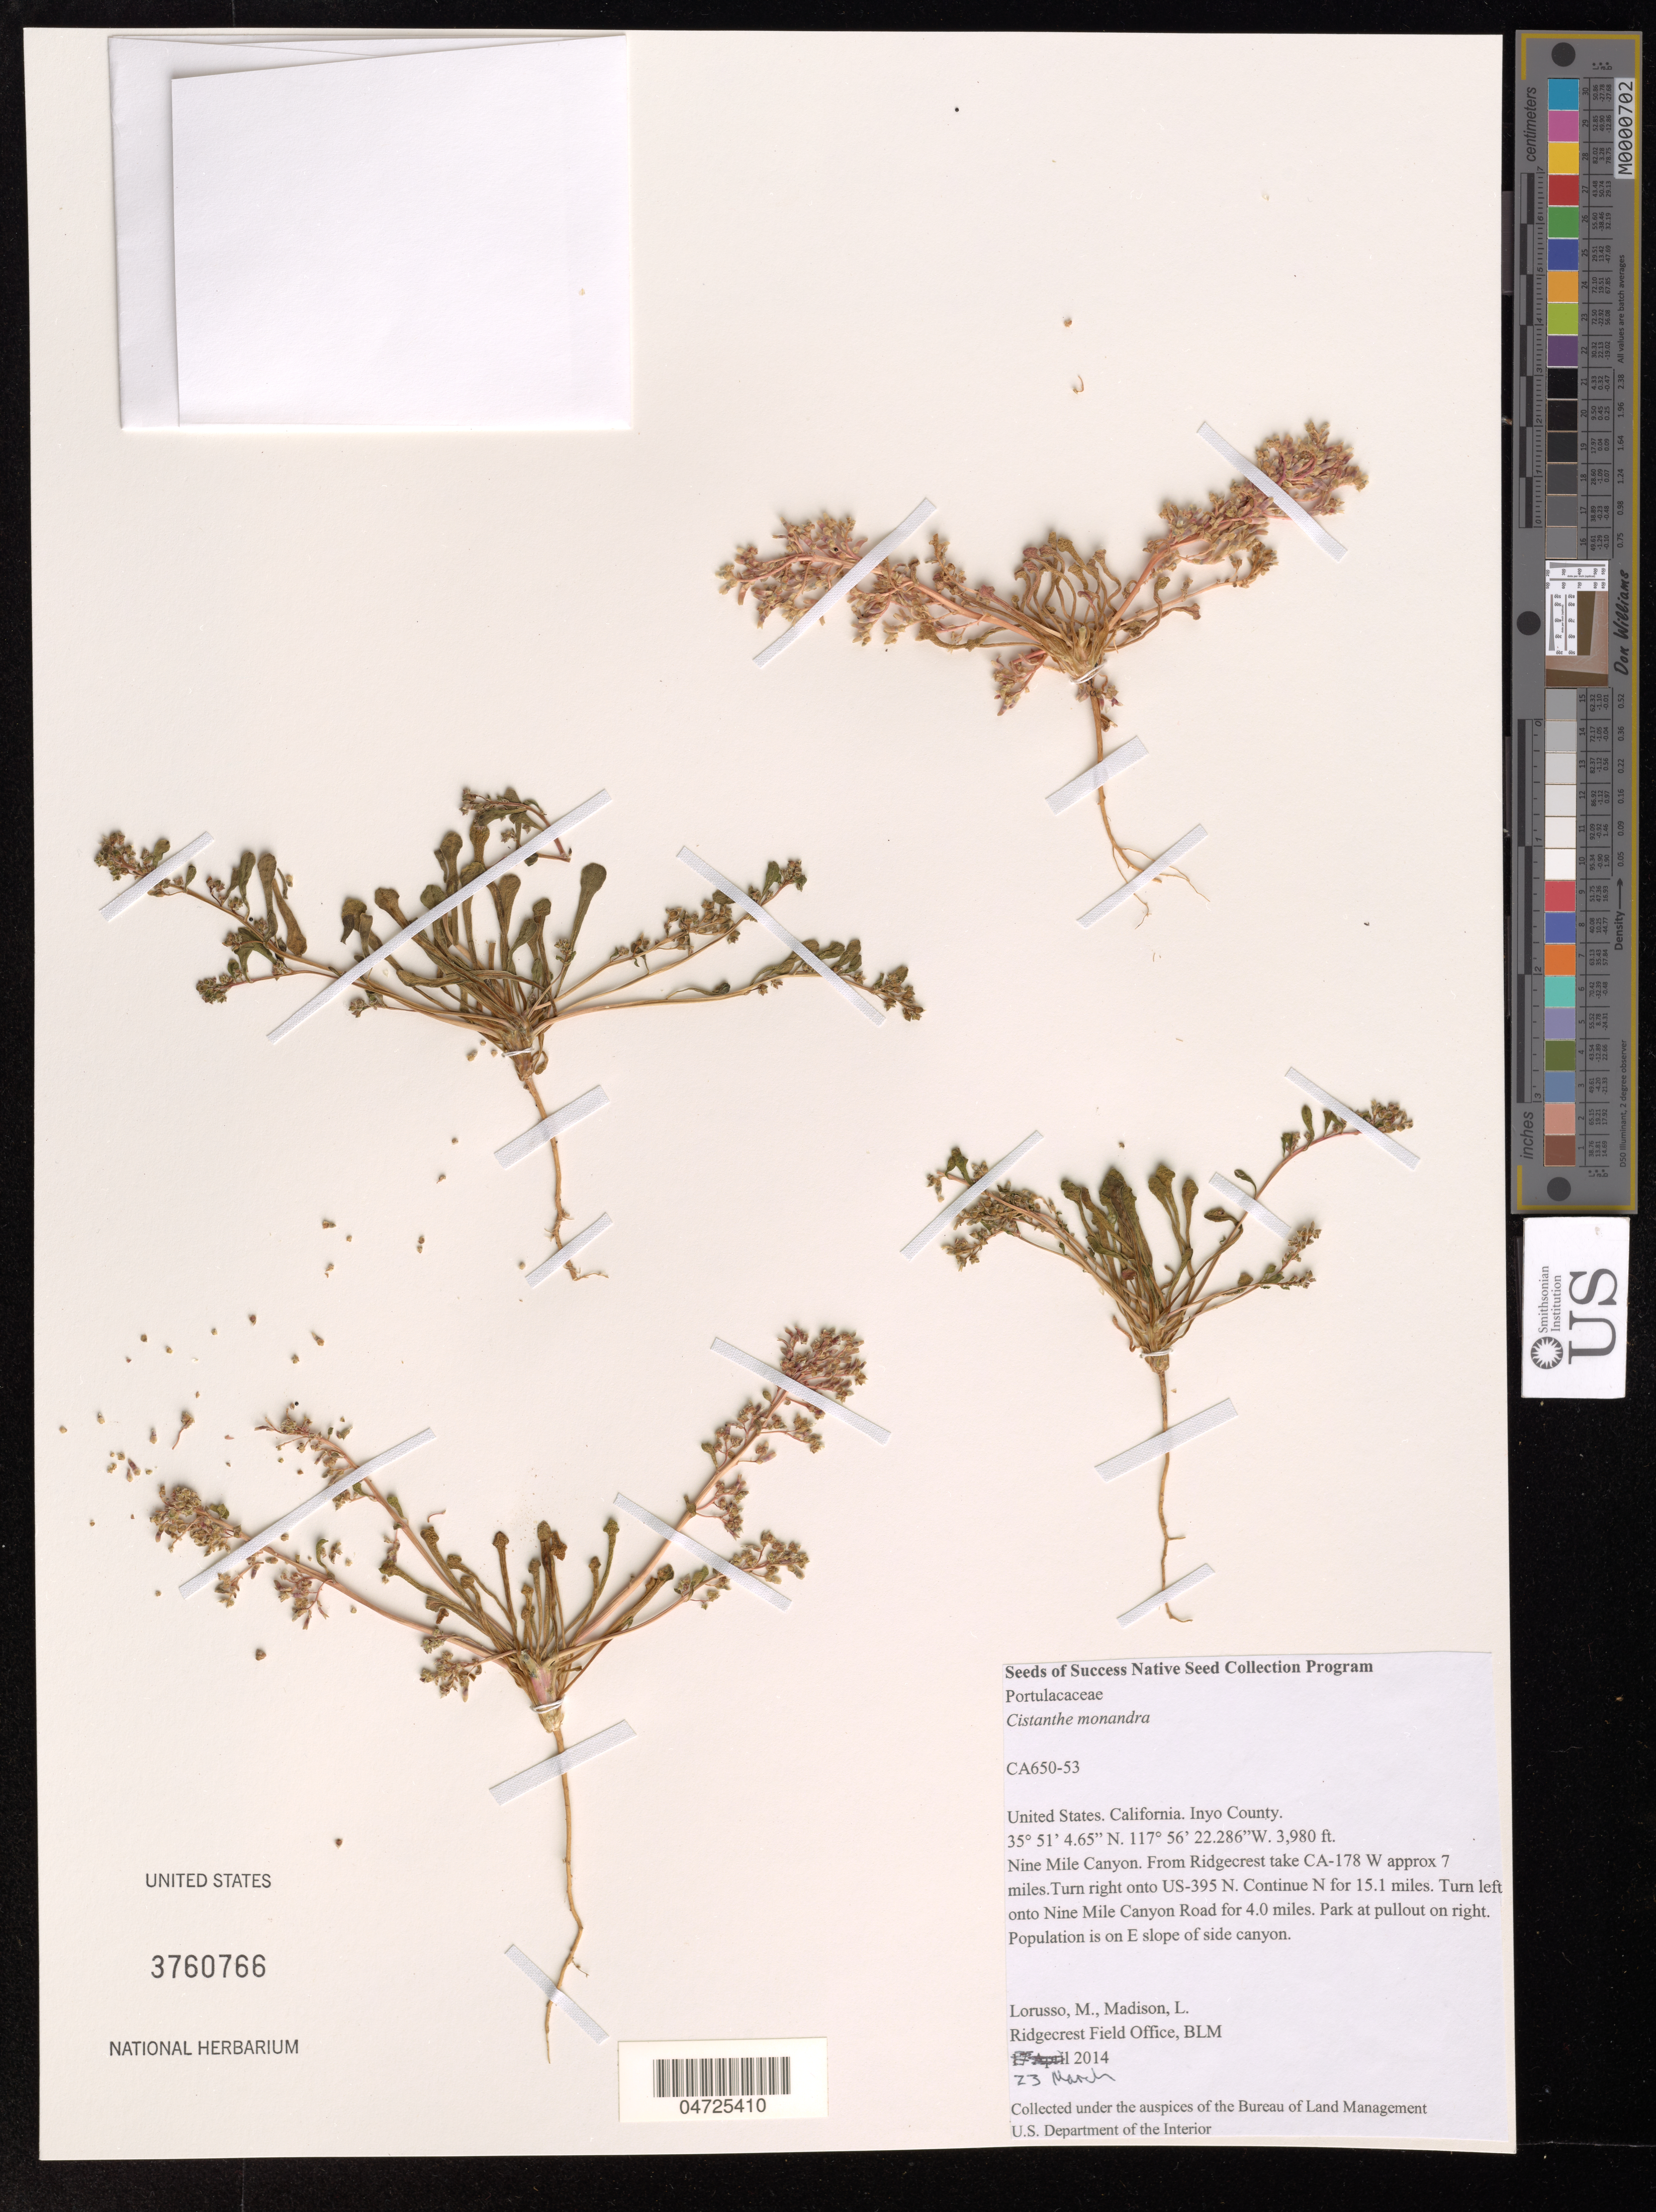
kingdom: Plantae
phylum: Tracheophyta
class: Magnoliopsida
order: Caryophyllales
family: Montiaceae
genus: Cistanthe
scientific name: Cistanthe monandra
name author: (Nutt.) Hershk.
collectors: M. Lorusso & L. Madison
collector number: CA650-53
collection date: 2014-03-23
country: United States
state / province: California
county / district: Inyo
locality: Inyo County. Nine Mile Canyon. From Ridgecrest take CA-178 W approx 7 miles. Turn right onto US-395 N. Continue N for 15.1 miles. Turn left onto Nine Mile Canyon Road for 4.0 miles. Park at pullout on right. Population is on E slope of side canyon.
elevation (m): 1213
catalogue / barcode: US 3760766